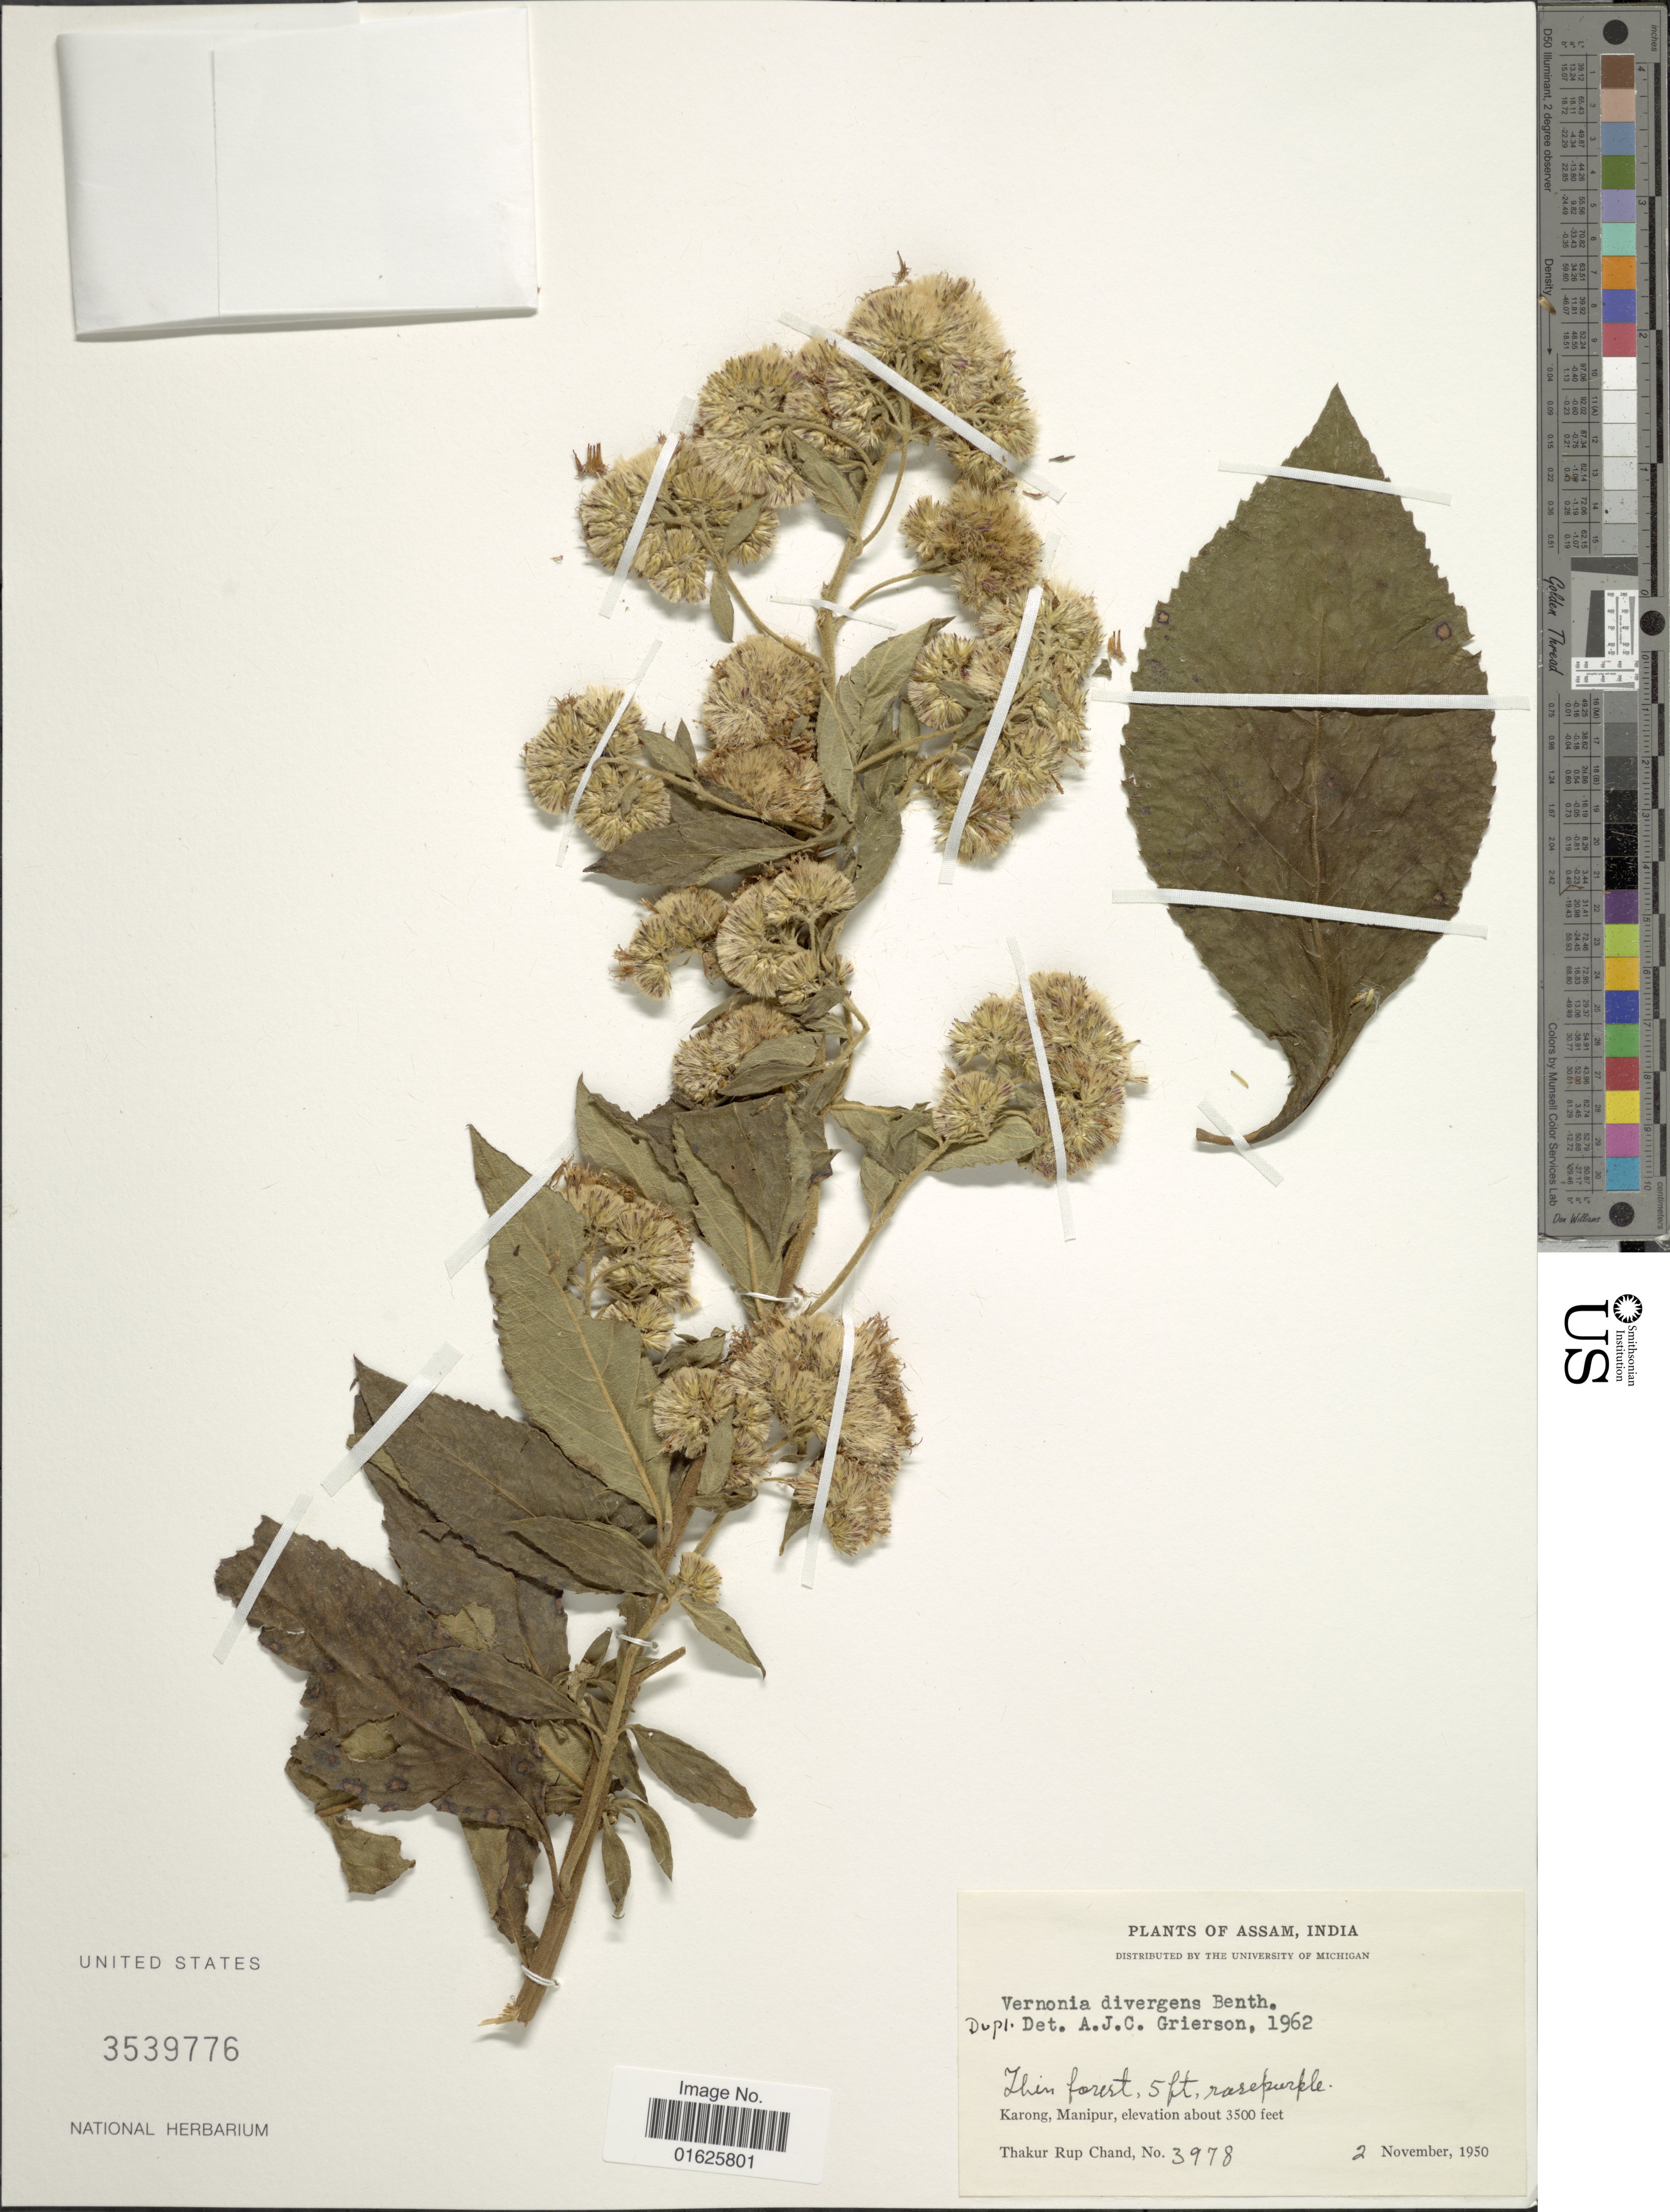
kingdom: Plantae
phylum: Tracheophyta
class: Magnoliopsida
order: Asterales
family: Asteraceae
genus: Acilepis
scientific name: Acilepis divergens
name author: (Roxb.) H. Rob. & Skvarla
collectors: T. R. Chand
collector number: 3978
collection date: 1950-11-02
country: India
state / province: Manipur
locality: Karong, Manipur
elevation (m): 1067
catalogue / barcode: US 3539776